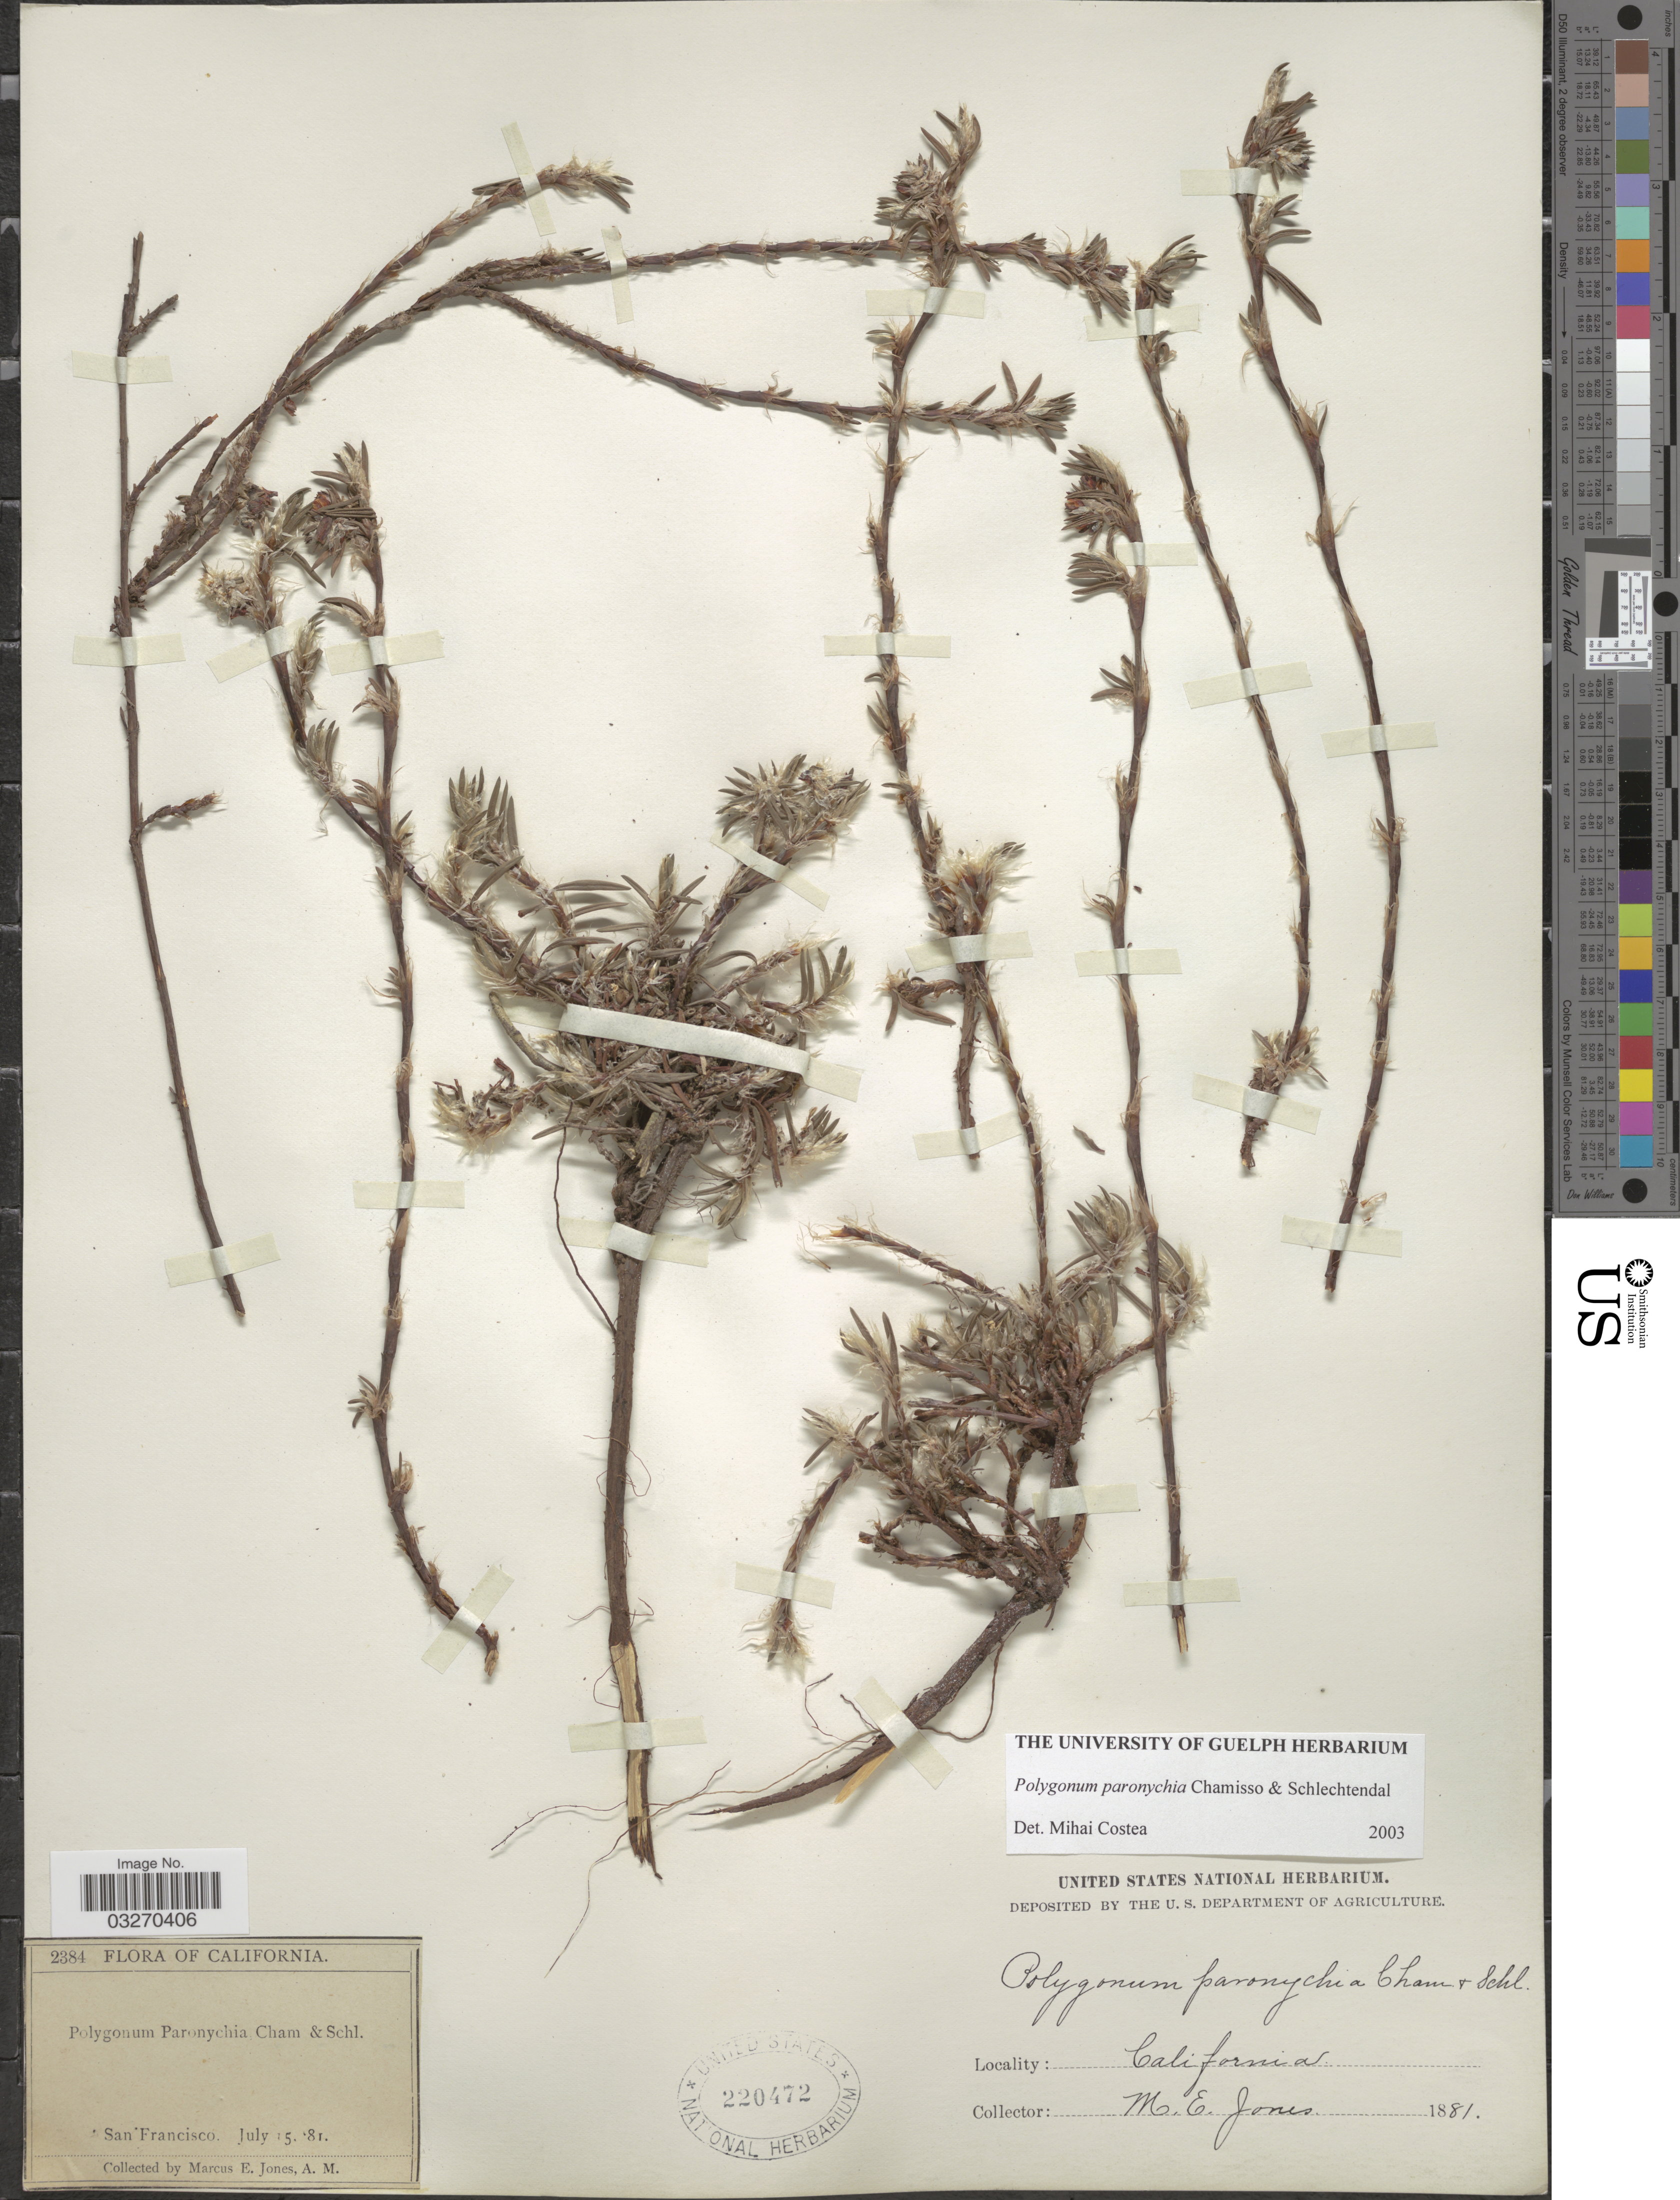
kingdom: Plantae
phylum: Tracheophyta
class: Magnoliopsida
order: Caryophyllales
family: Polygonaceae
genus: Polygonum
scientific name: Polygonum paronychia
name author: Cham. & Schltdl.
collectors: M. E. Jones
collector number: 2384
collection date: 1881-07-15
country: United States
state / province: California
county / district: San Francisco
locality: San Francisco.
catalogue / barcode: US 220472